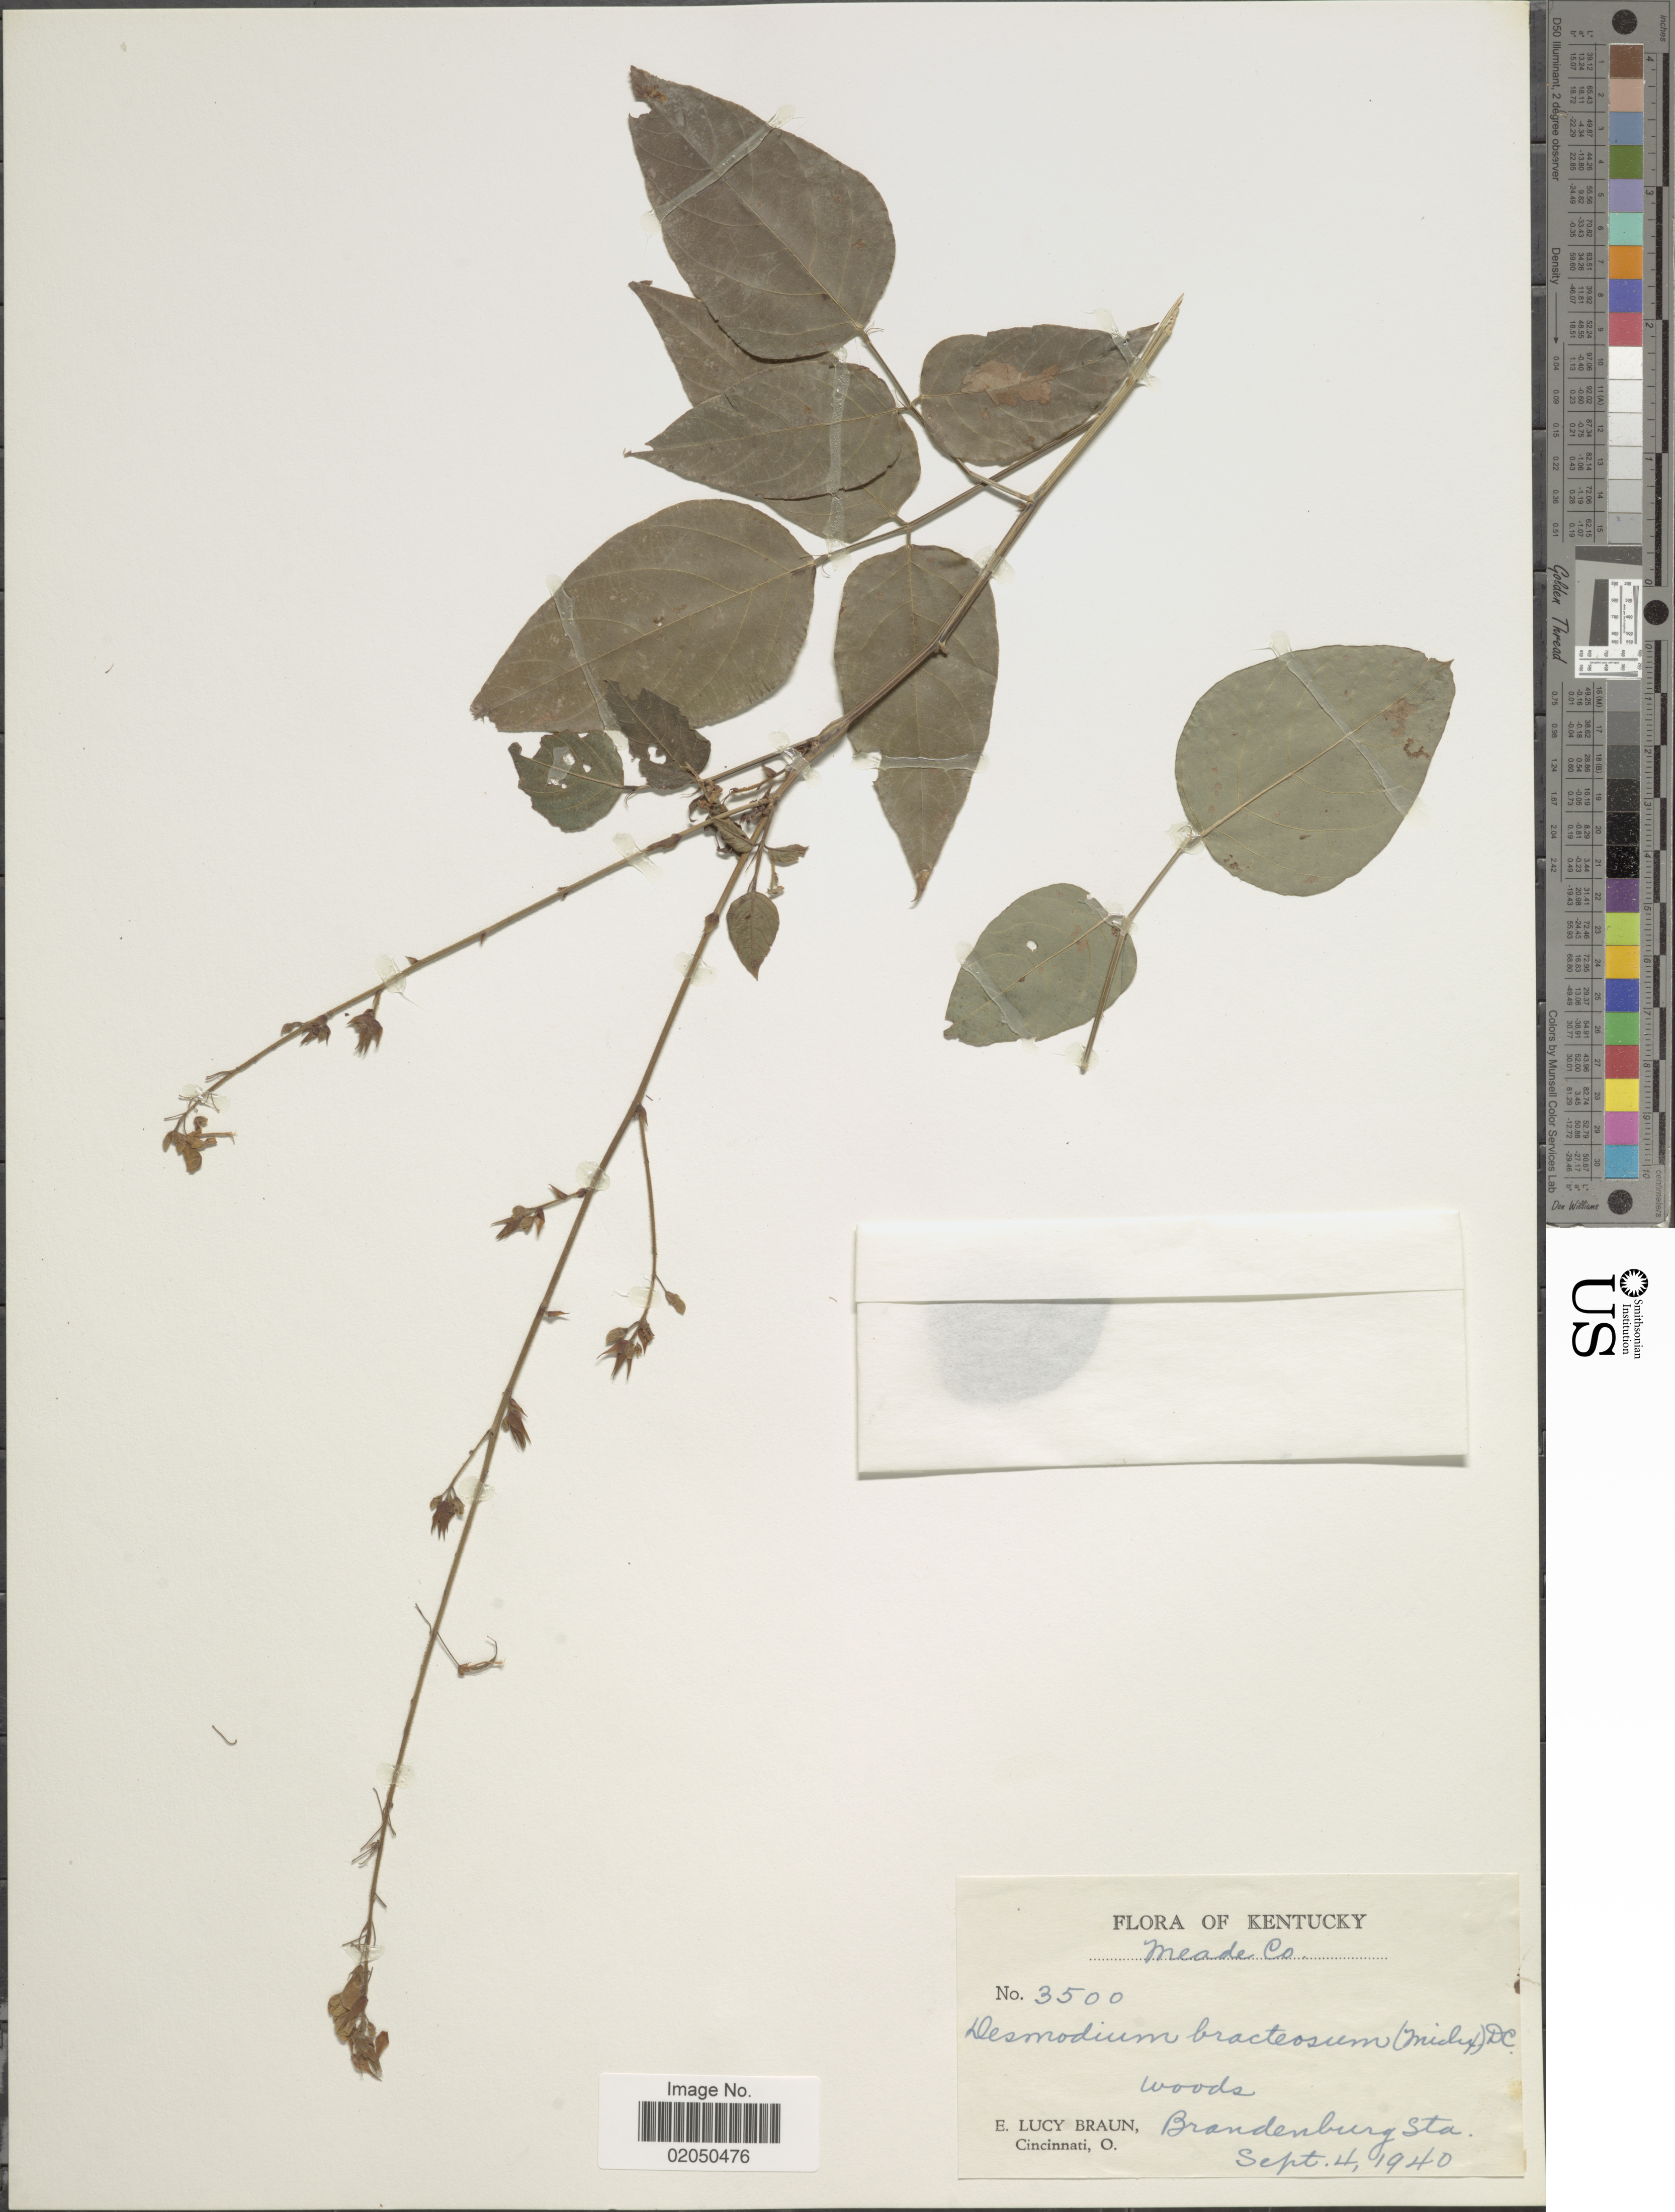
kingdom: Plantae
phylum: Tracheophyta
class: Magnoliopsida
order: Fabales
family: Fabaceae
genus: Desmodium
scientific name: Desmodium cuspidatum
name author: (Muhl. ex Willd.) Loudon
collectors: E. L. Braun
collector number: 3500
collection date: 1940-09-04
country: United States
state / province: Kentucky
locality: Meade Co., Brandenburg Sta.